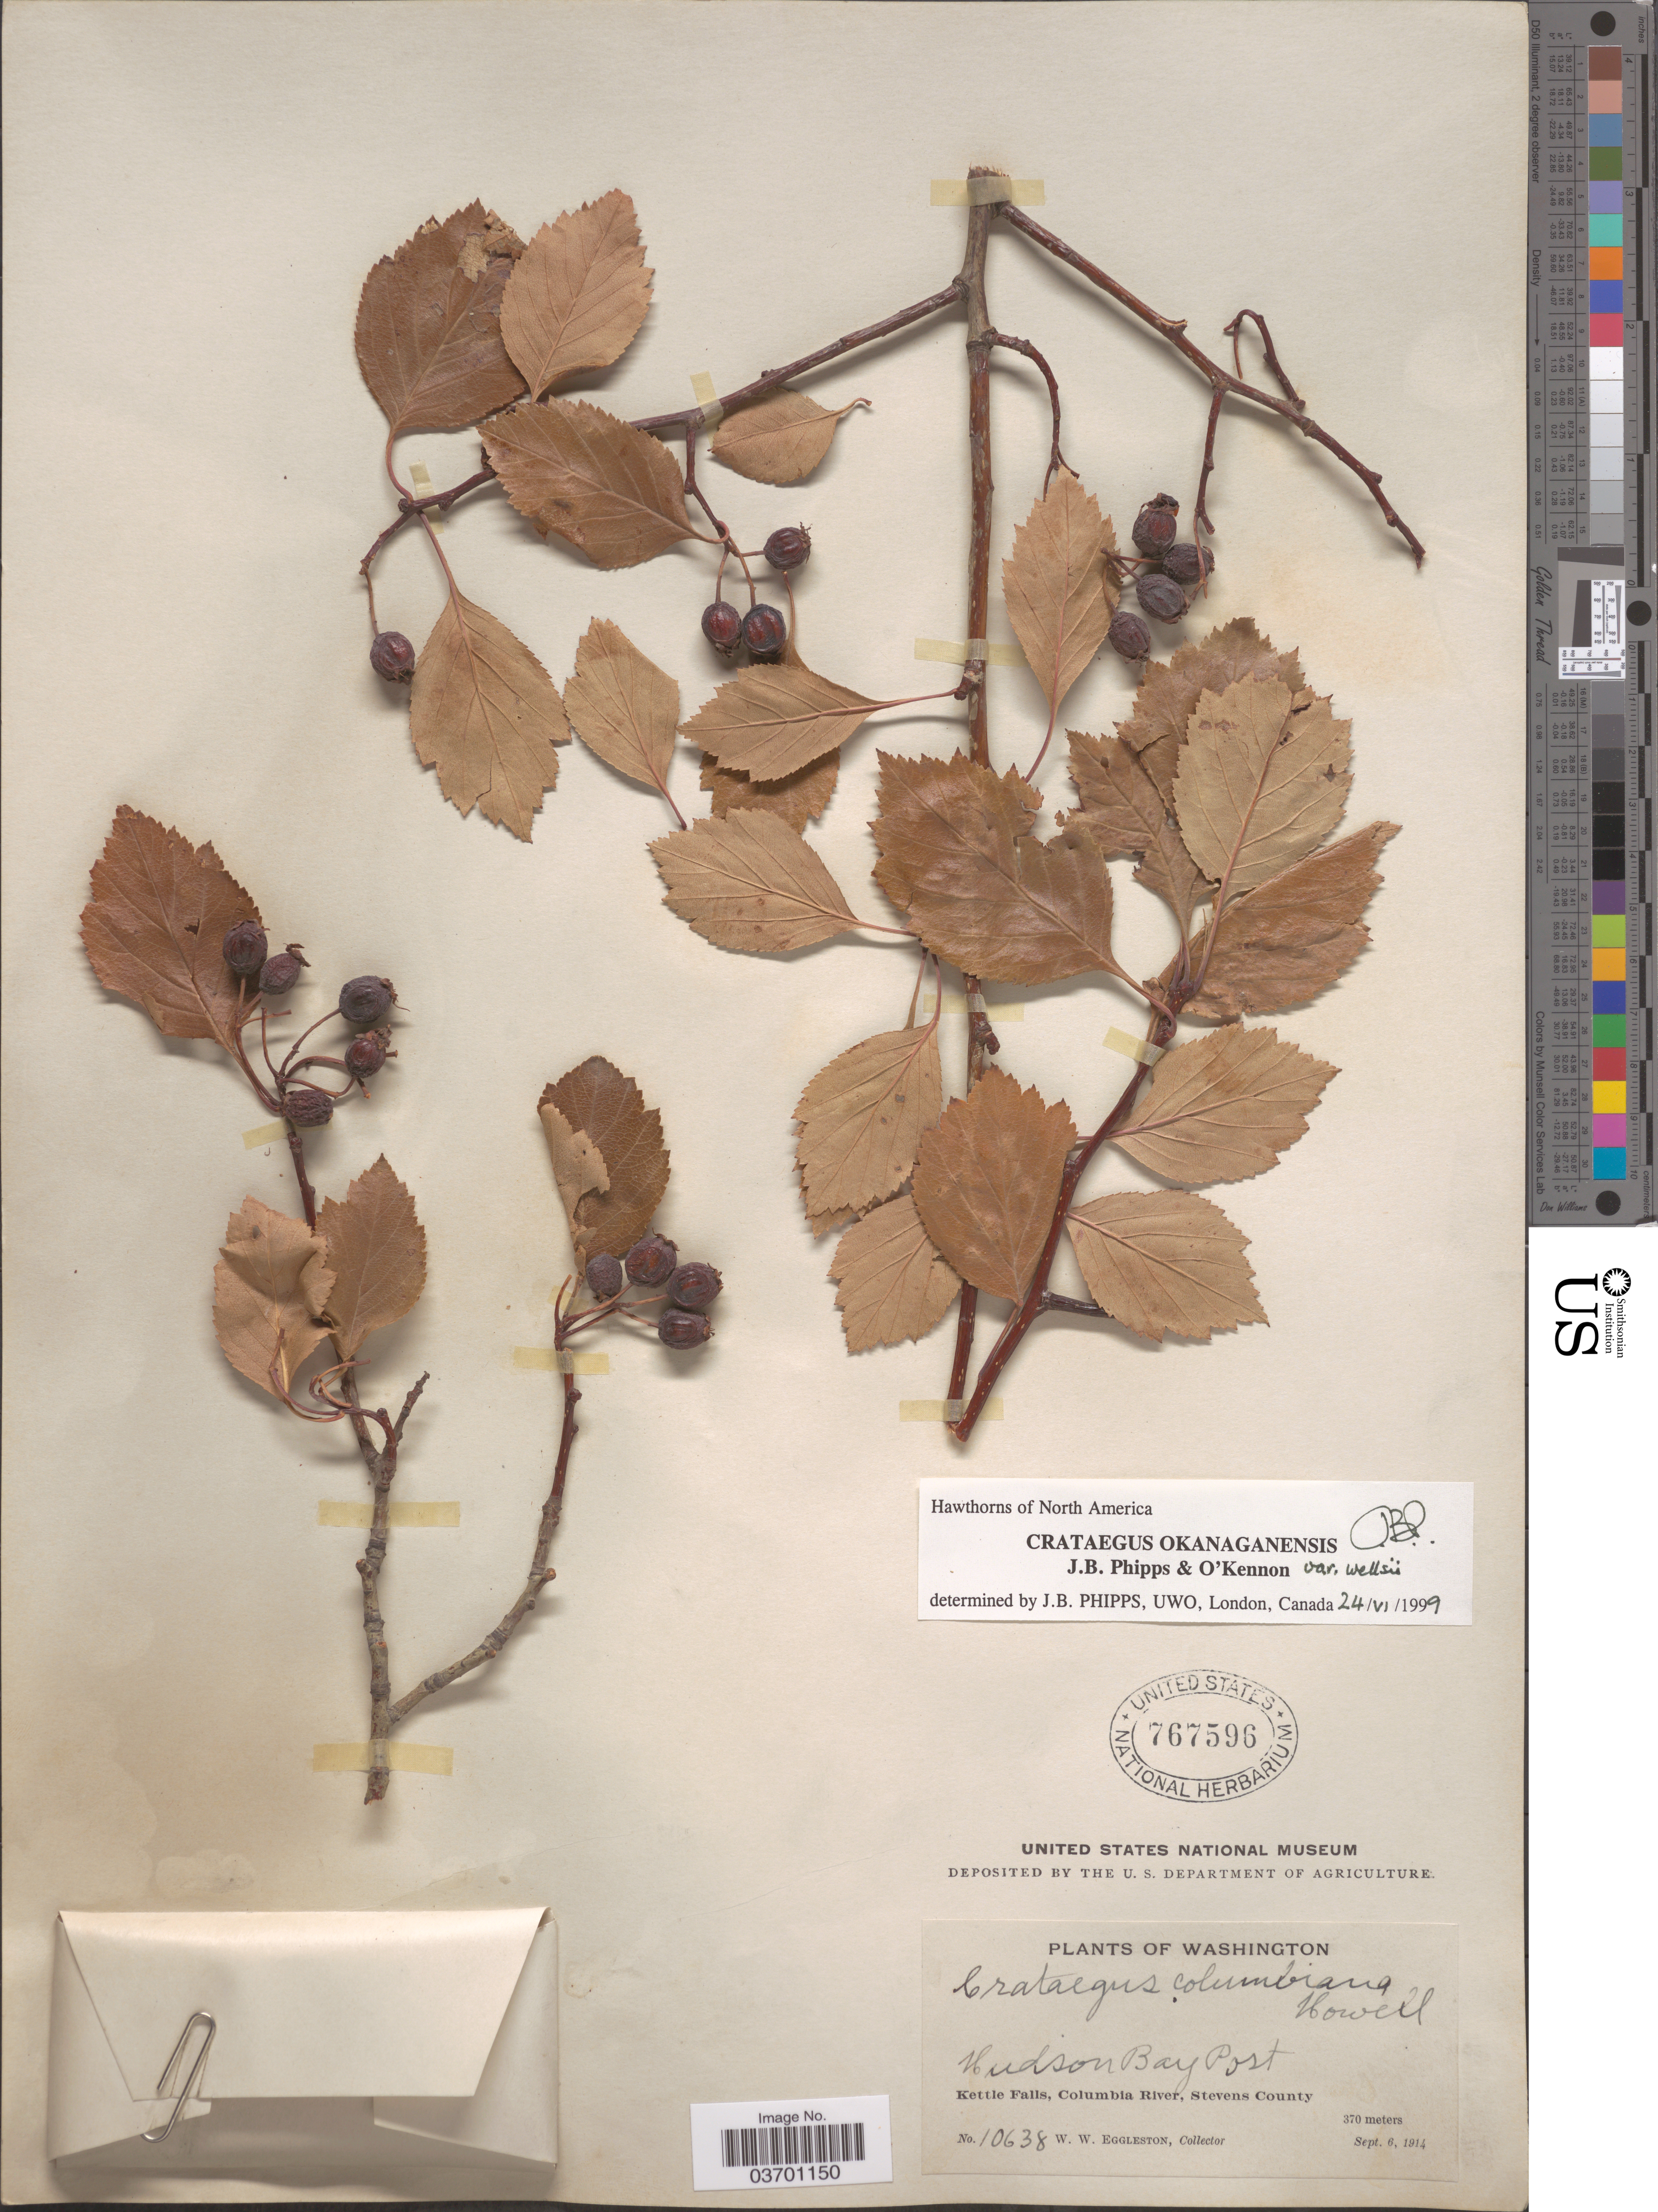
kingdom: Plantae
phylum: Tracheophyta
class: Magnoliopsida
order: Rosales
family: Rosaceae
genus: Crataegus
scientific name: Crataegus okanaganensis var. wellsii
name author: J.B. Phipps & O'Kennon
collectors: W. W. Eggleston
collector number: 10638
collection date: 1914-09-06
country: United States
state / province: Washington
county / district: Stevens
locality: Hudson Bay Post. Kettle Falls, Columbia River, Stevens County.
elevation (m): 370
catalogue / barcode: US 767596